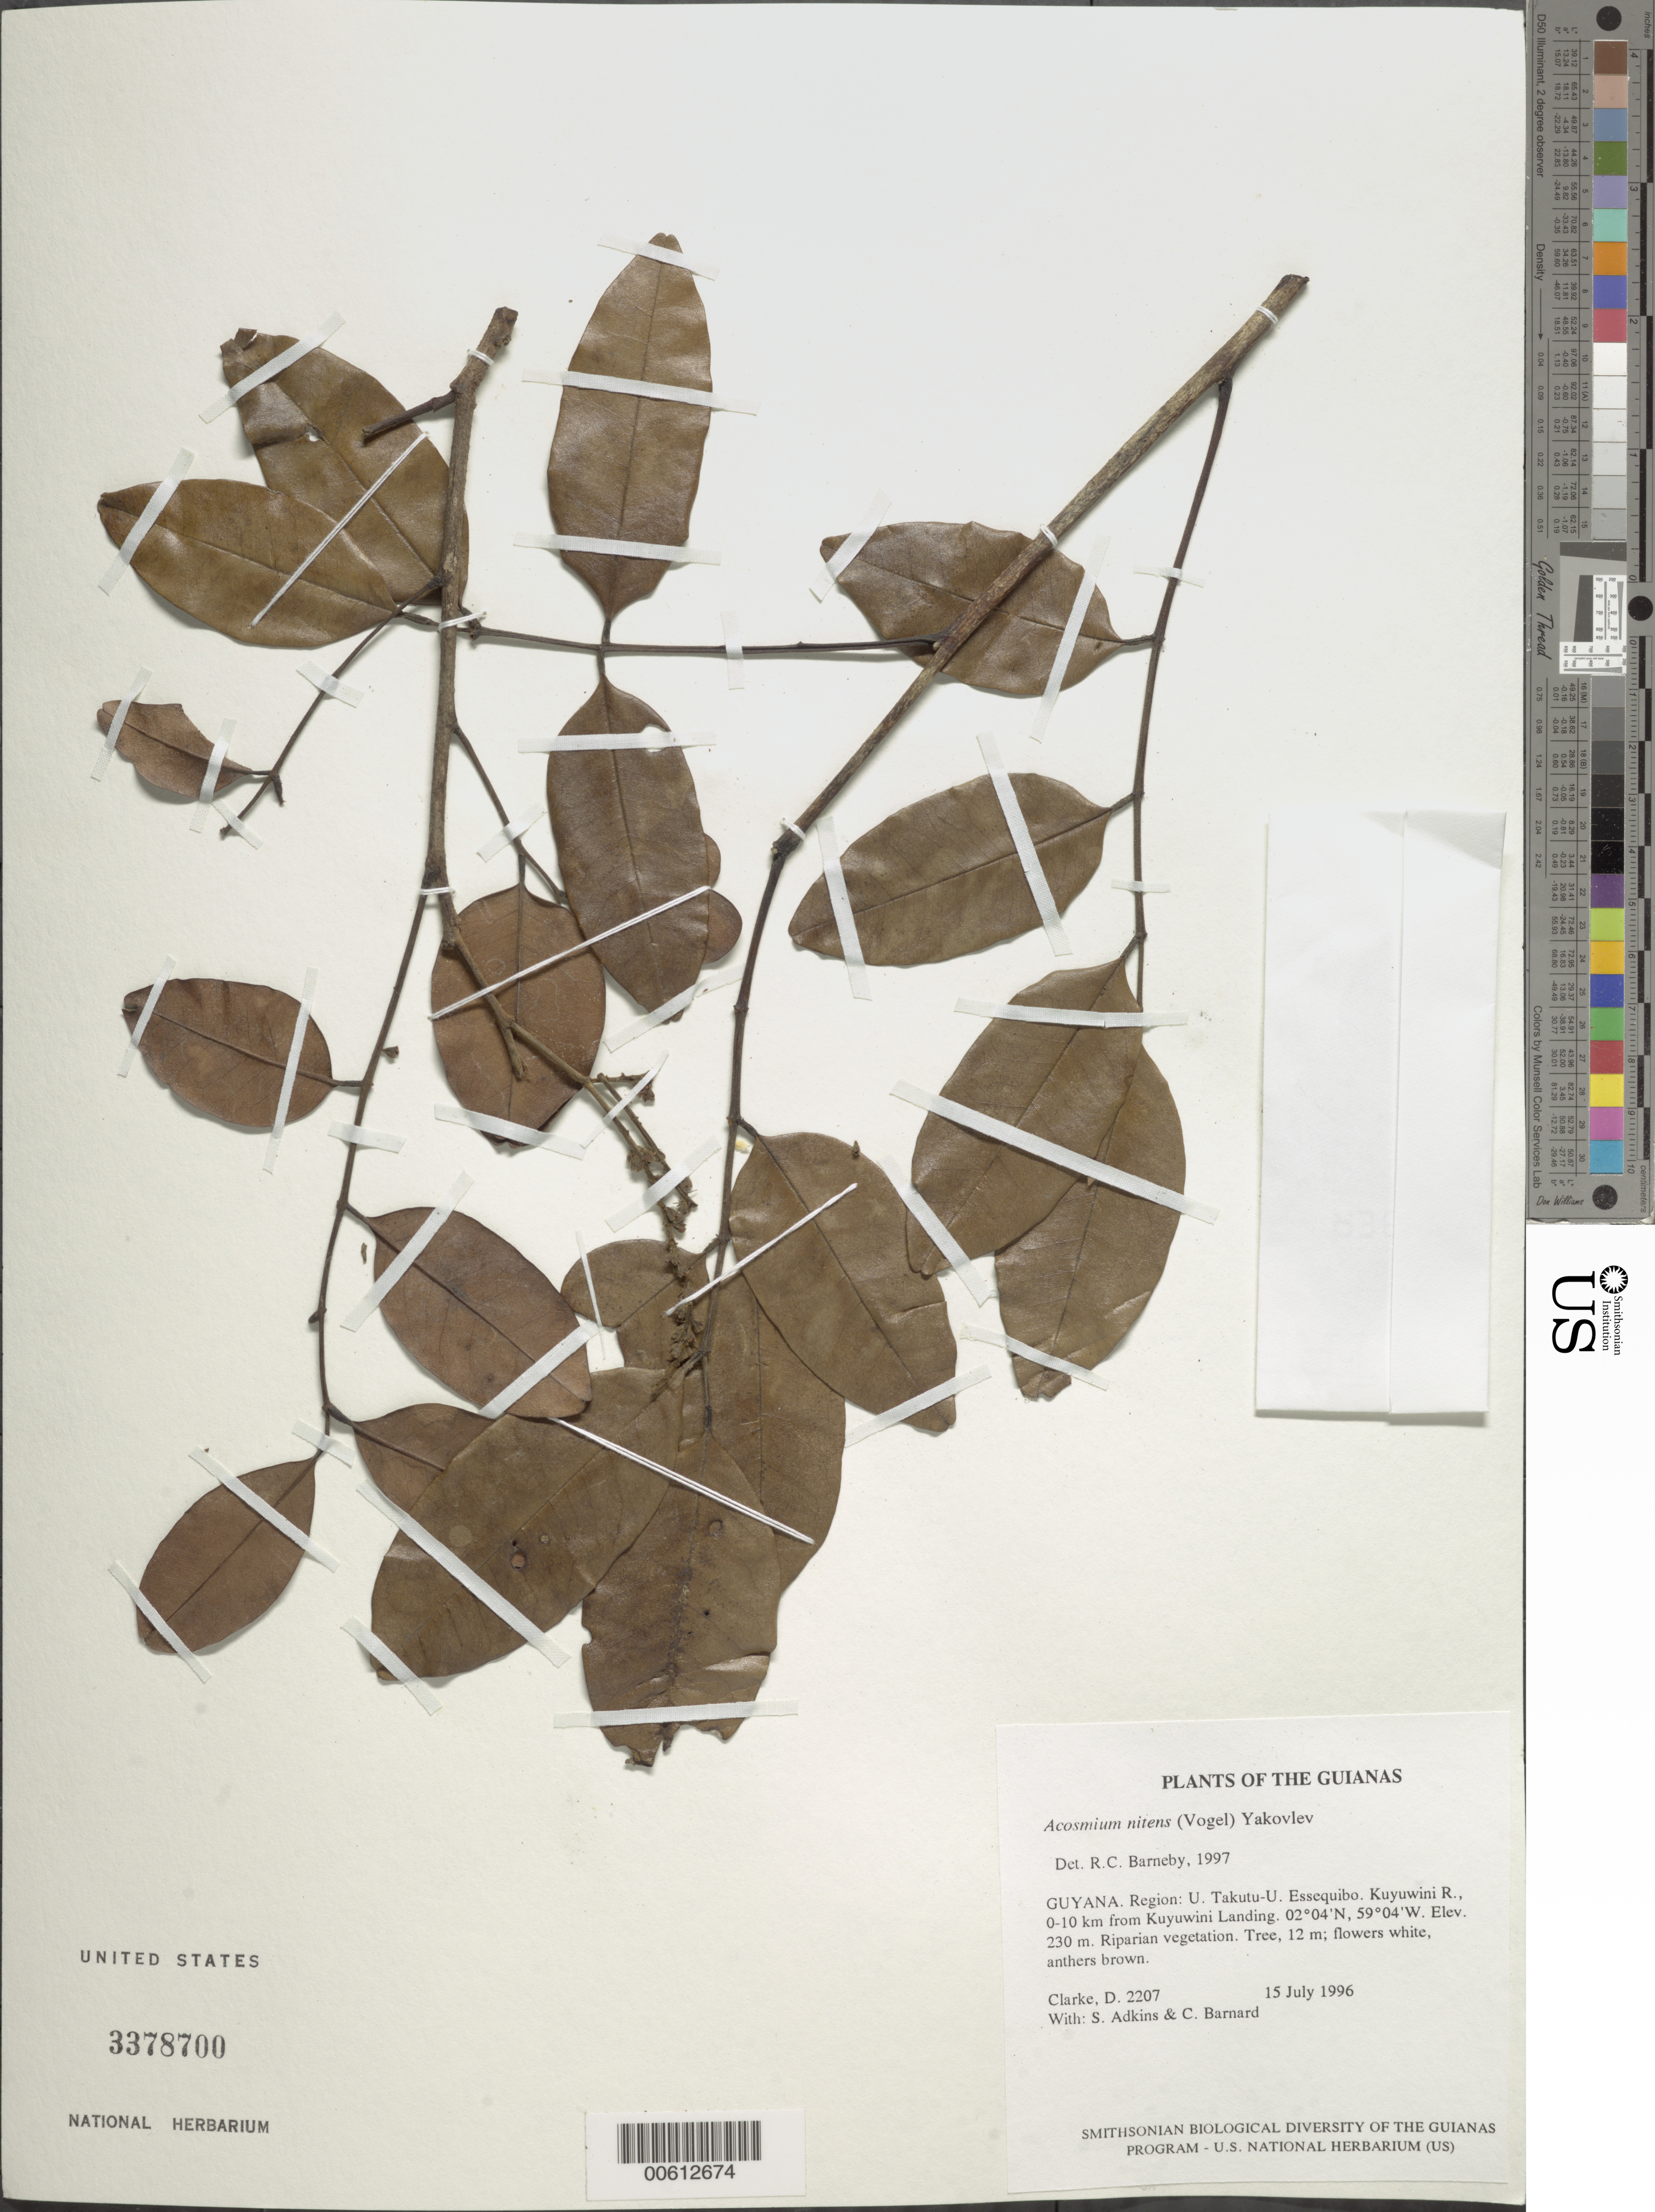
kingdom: Plantae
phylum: Tracheophyta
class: Magnoliopsida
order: Fabales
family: Fabaceae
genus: Acosmium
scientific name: Acosmium nitens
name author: (Vogel) Yakovlev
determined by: Barneby, Rupert C., (NY)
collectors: H. D. Clarke, S. Adkins & C. Bernard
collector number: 2207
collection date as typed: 15 July 1996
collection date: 1996-07-15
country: Guyana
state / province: U. Takutu-U. Essequibo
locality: Kuyuwini R., 0-10 km from Kuyuwini Landing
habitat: Riparian vegetation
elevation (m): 230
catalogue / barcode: US 3378700